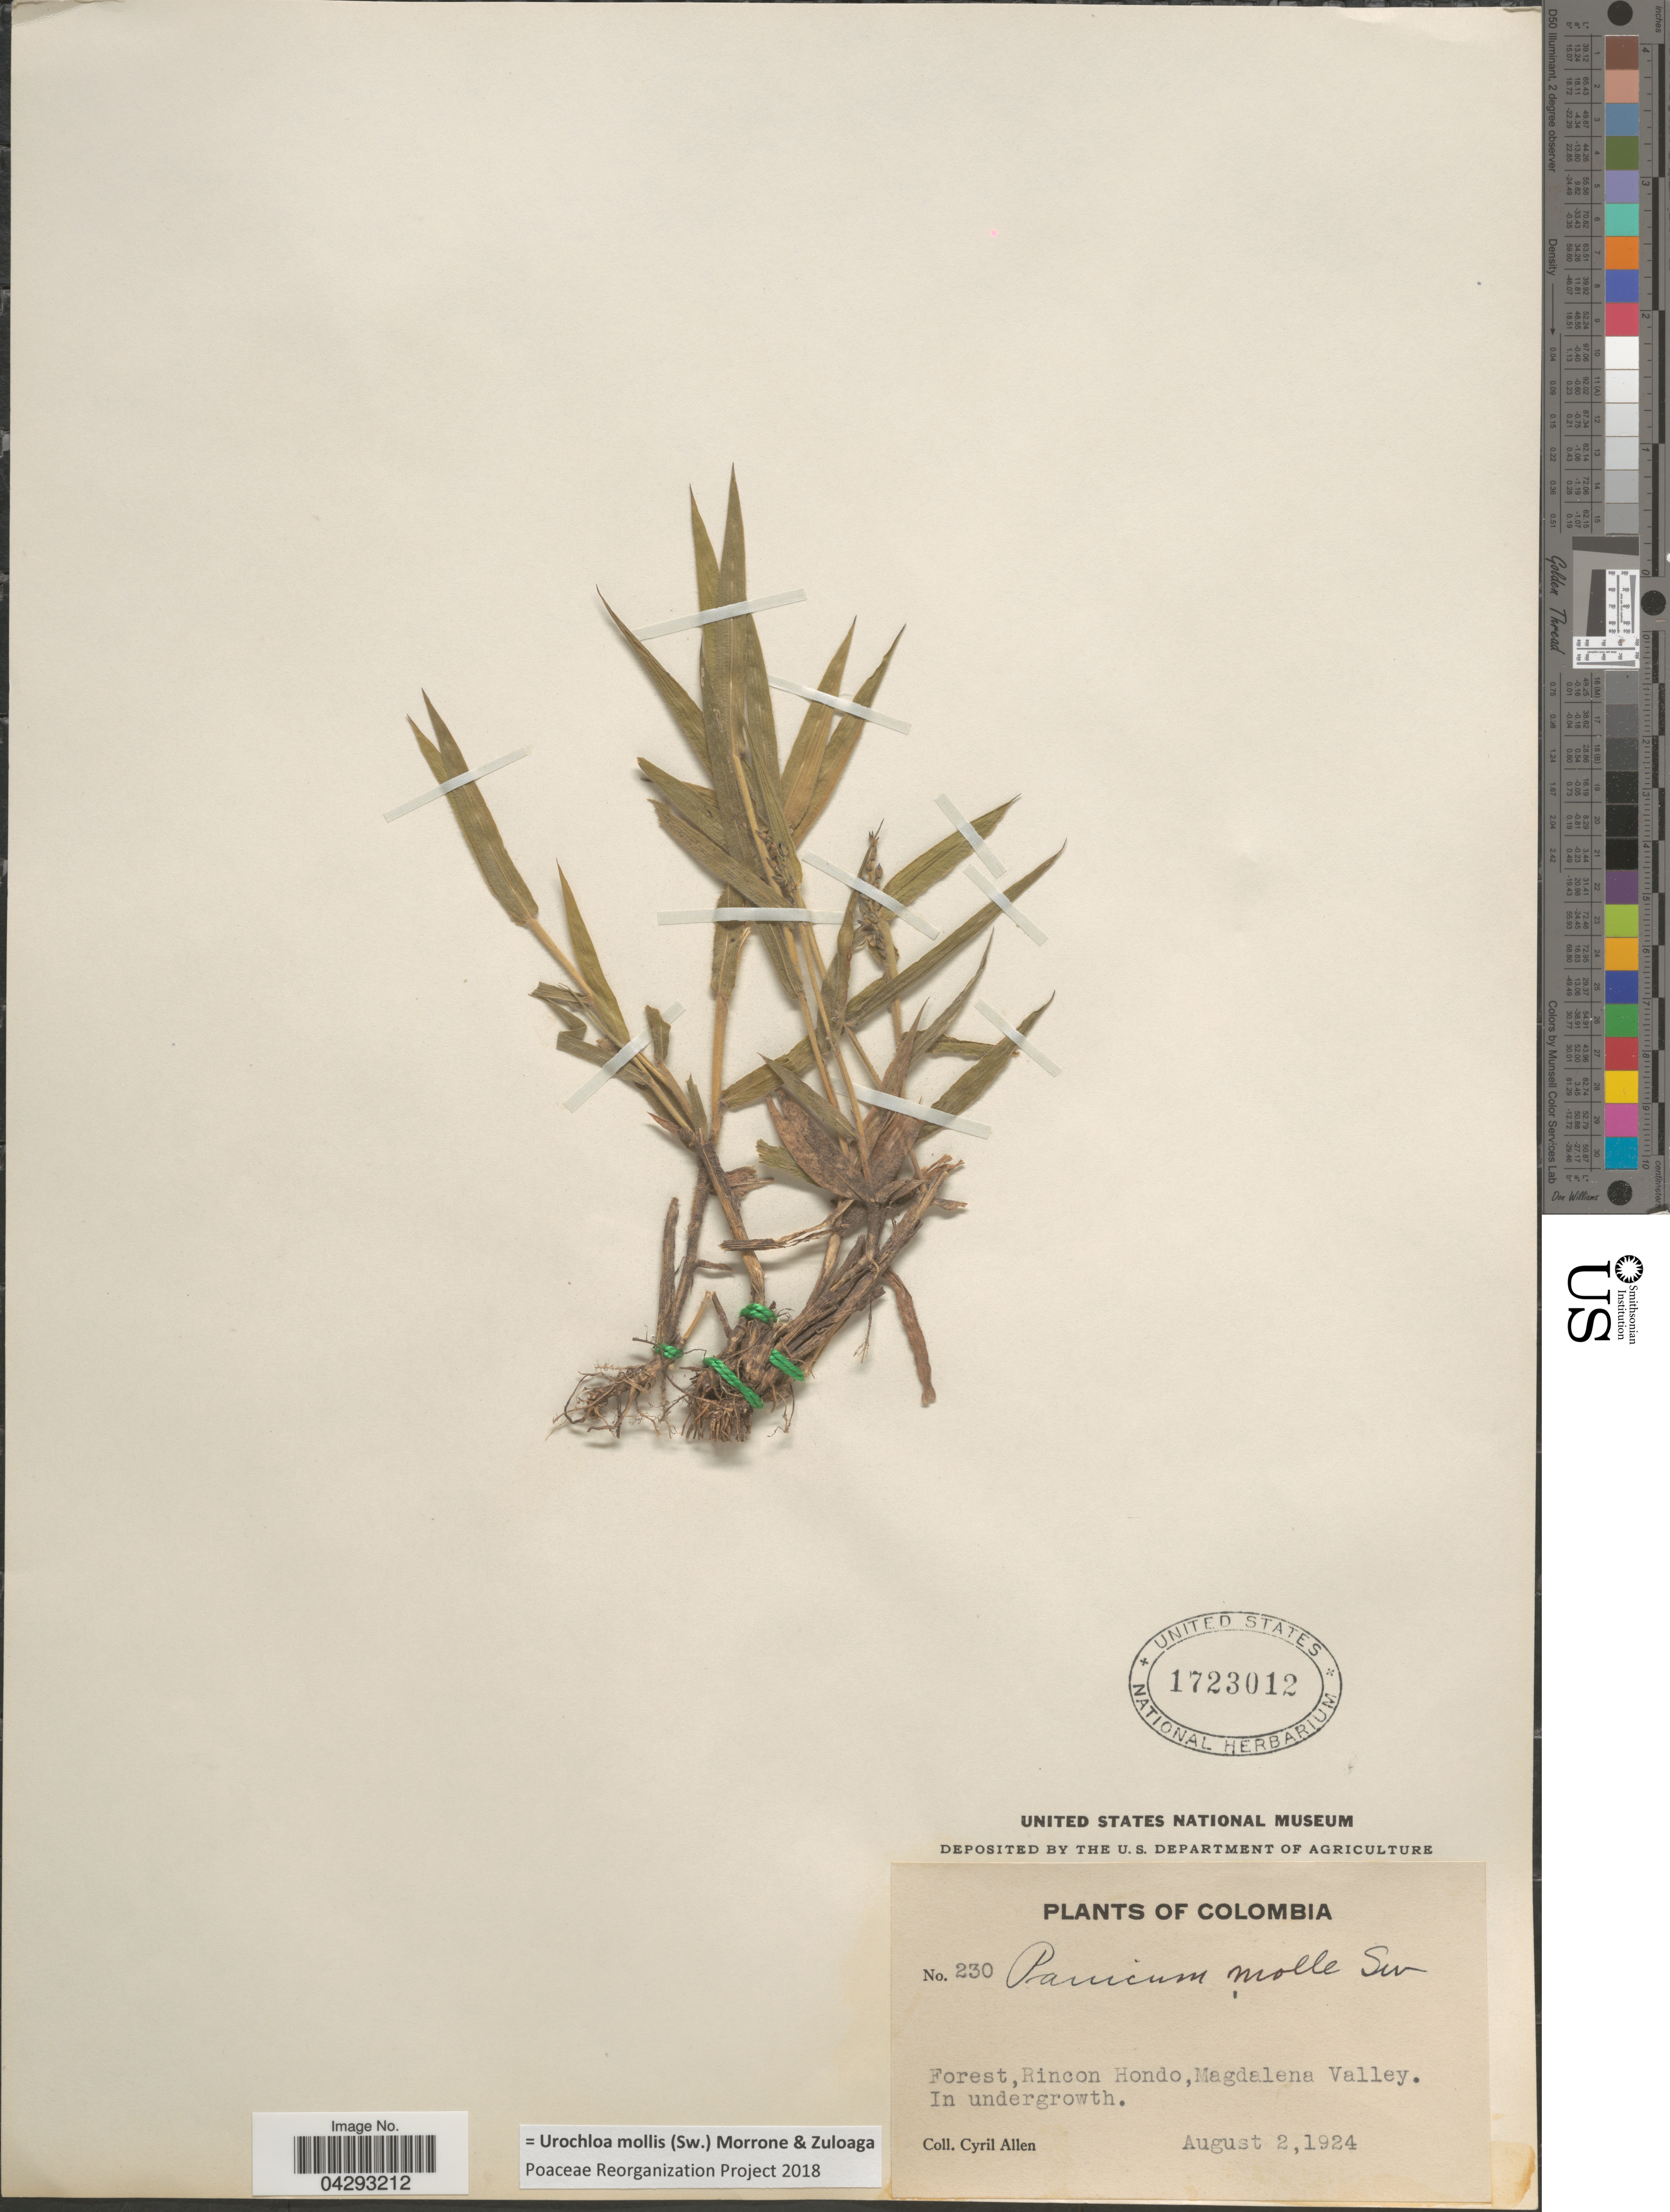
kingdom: Plantae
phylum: Tracheophyta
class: Liliopsida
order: Poales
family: Poaceae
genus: Urochloa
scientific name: Urochloa mollis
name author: (Sw.) Morrone & Zuloaga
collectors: C. Allen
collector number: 230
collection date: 1924-08-02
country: Colombia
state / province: Magdalena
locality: Forest, Rincon Hondo, Magdalena Valley. In undergrowth.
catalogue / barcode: US 1723012